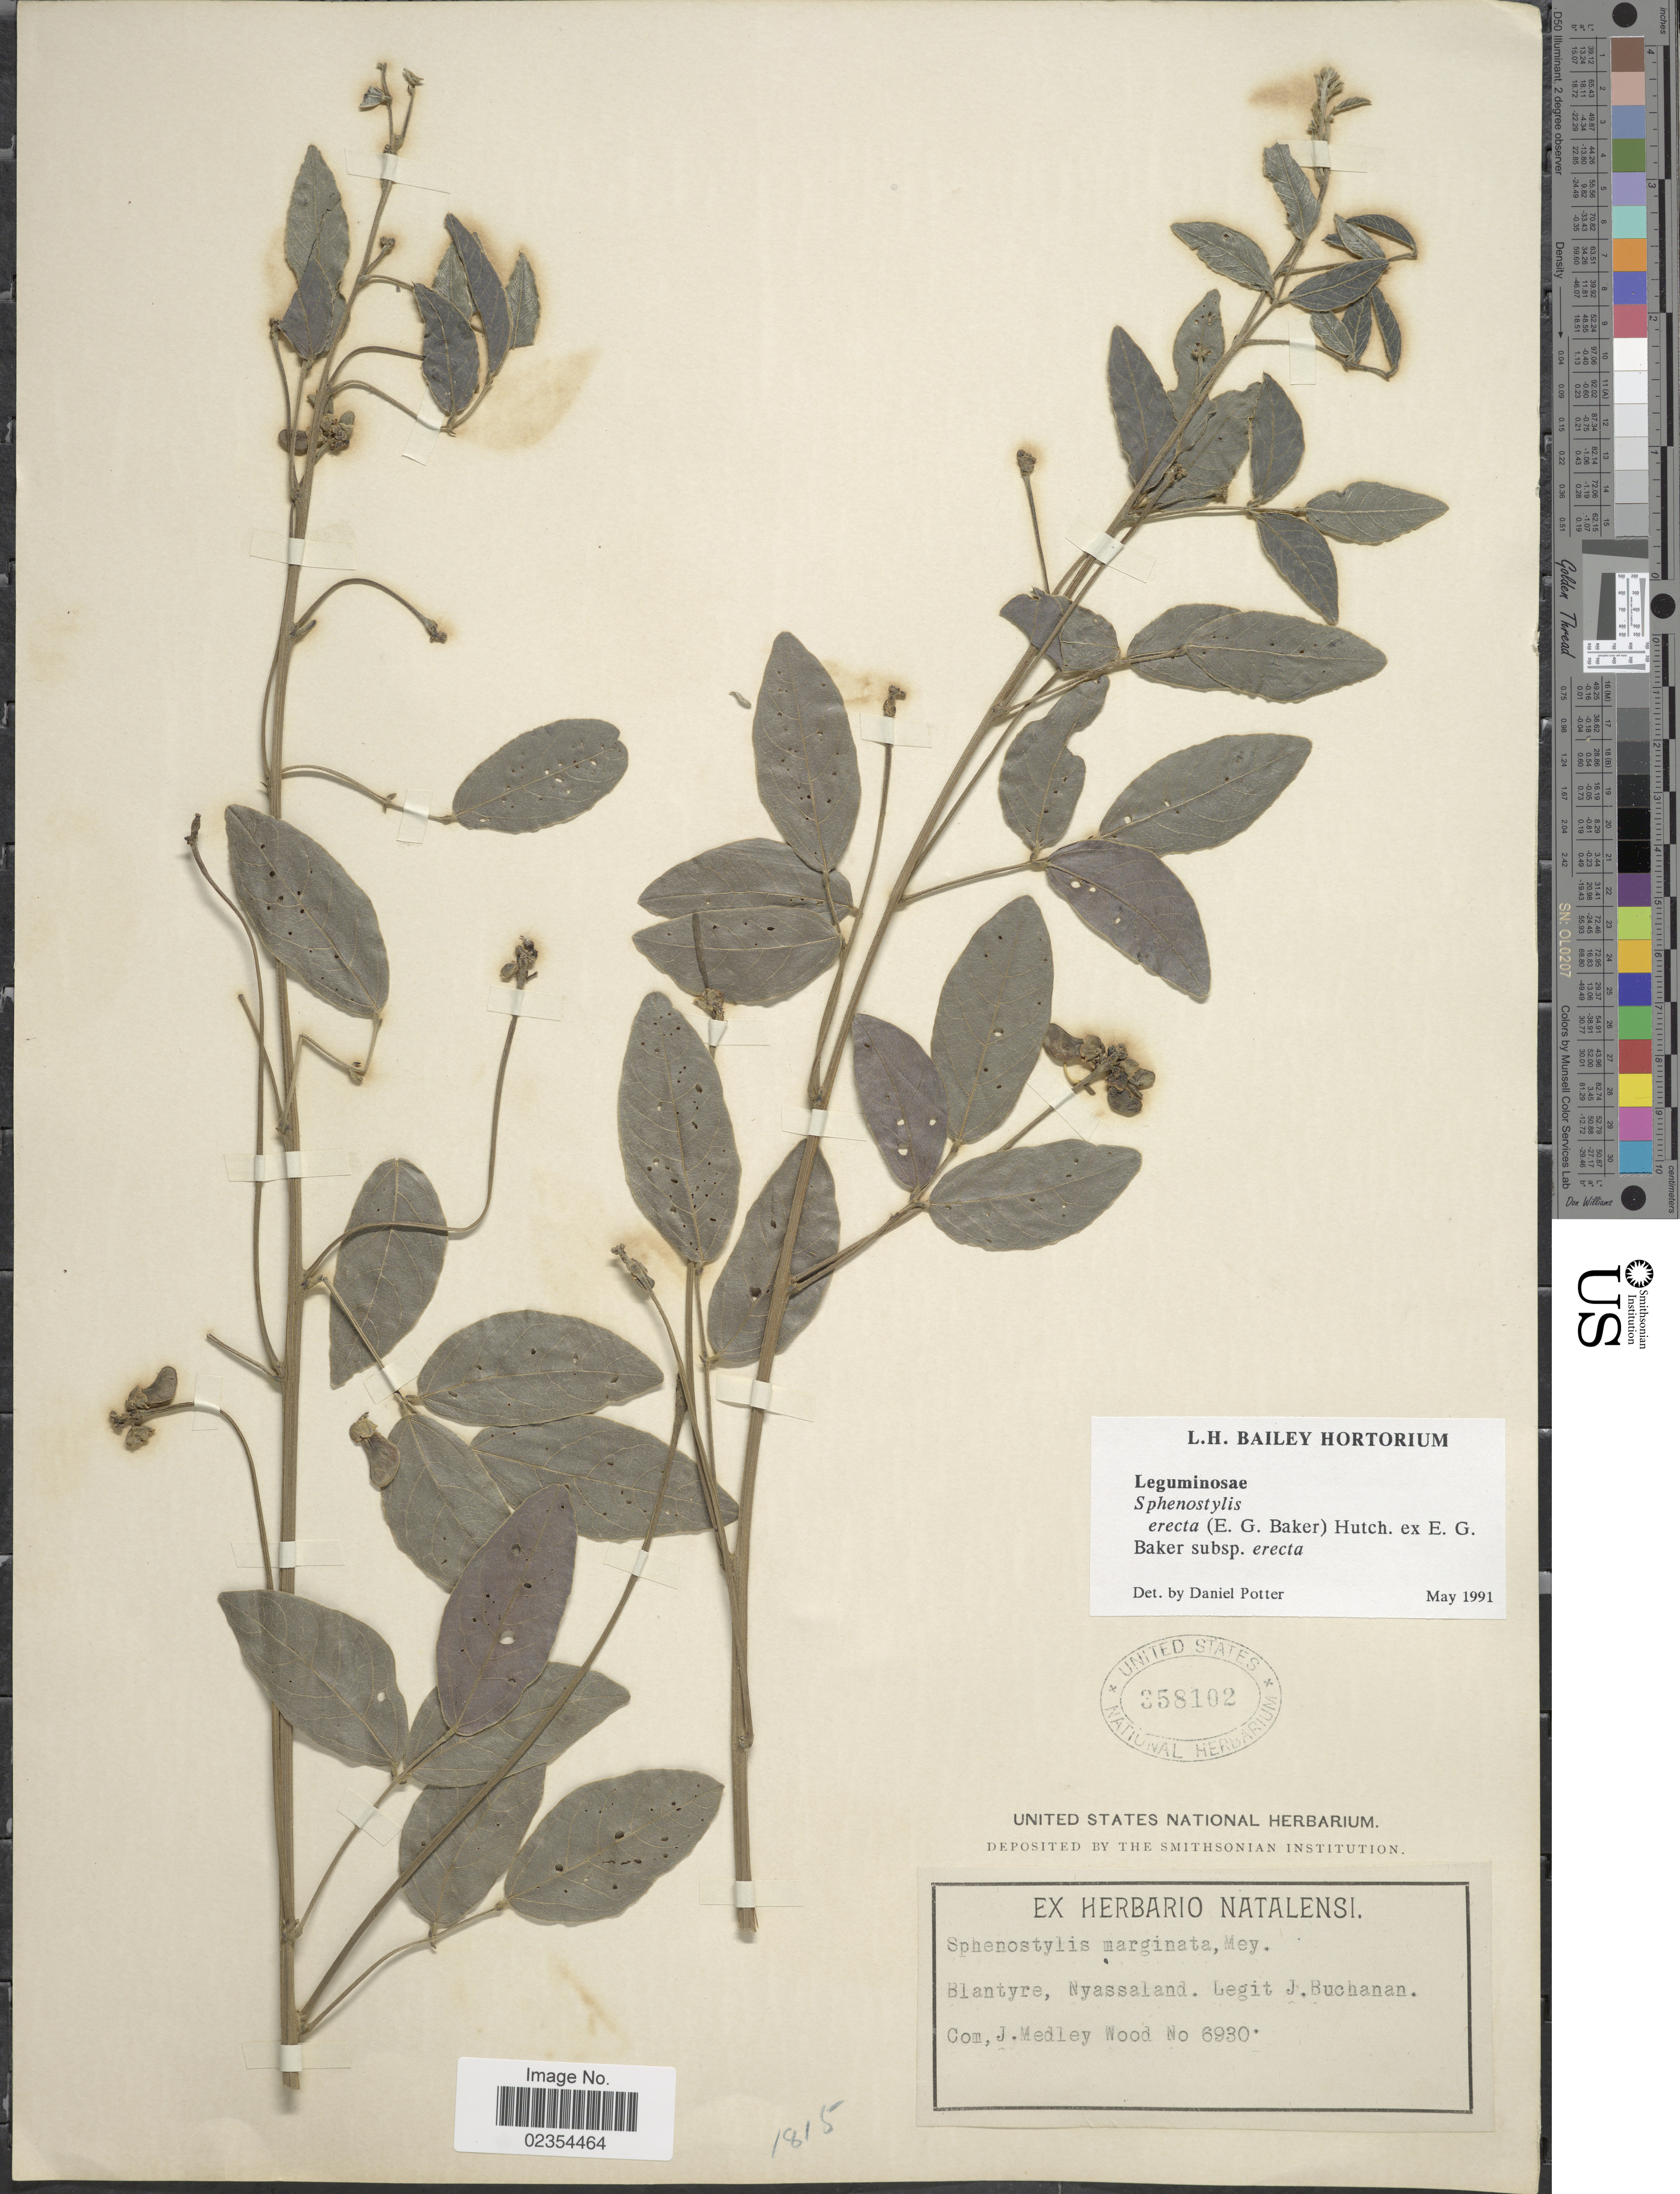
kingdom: Plantae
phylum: Tracheophyta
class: Magnoliopsida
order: Fabales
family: Fabaceae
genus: Sphenostylis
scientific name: Sphenostylis erecta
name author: (Baker f.) Hutch. ex Baker f.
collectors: J. Buchanan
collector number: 6930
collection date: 1815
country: Malawi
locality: Blantyre, Nyassaland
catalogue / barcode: US 358102